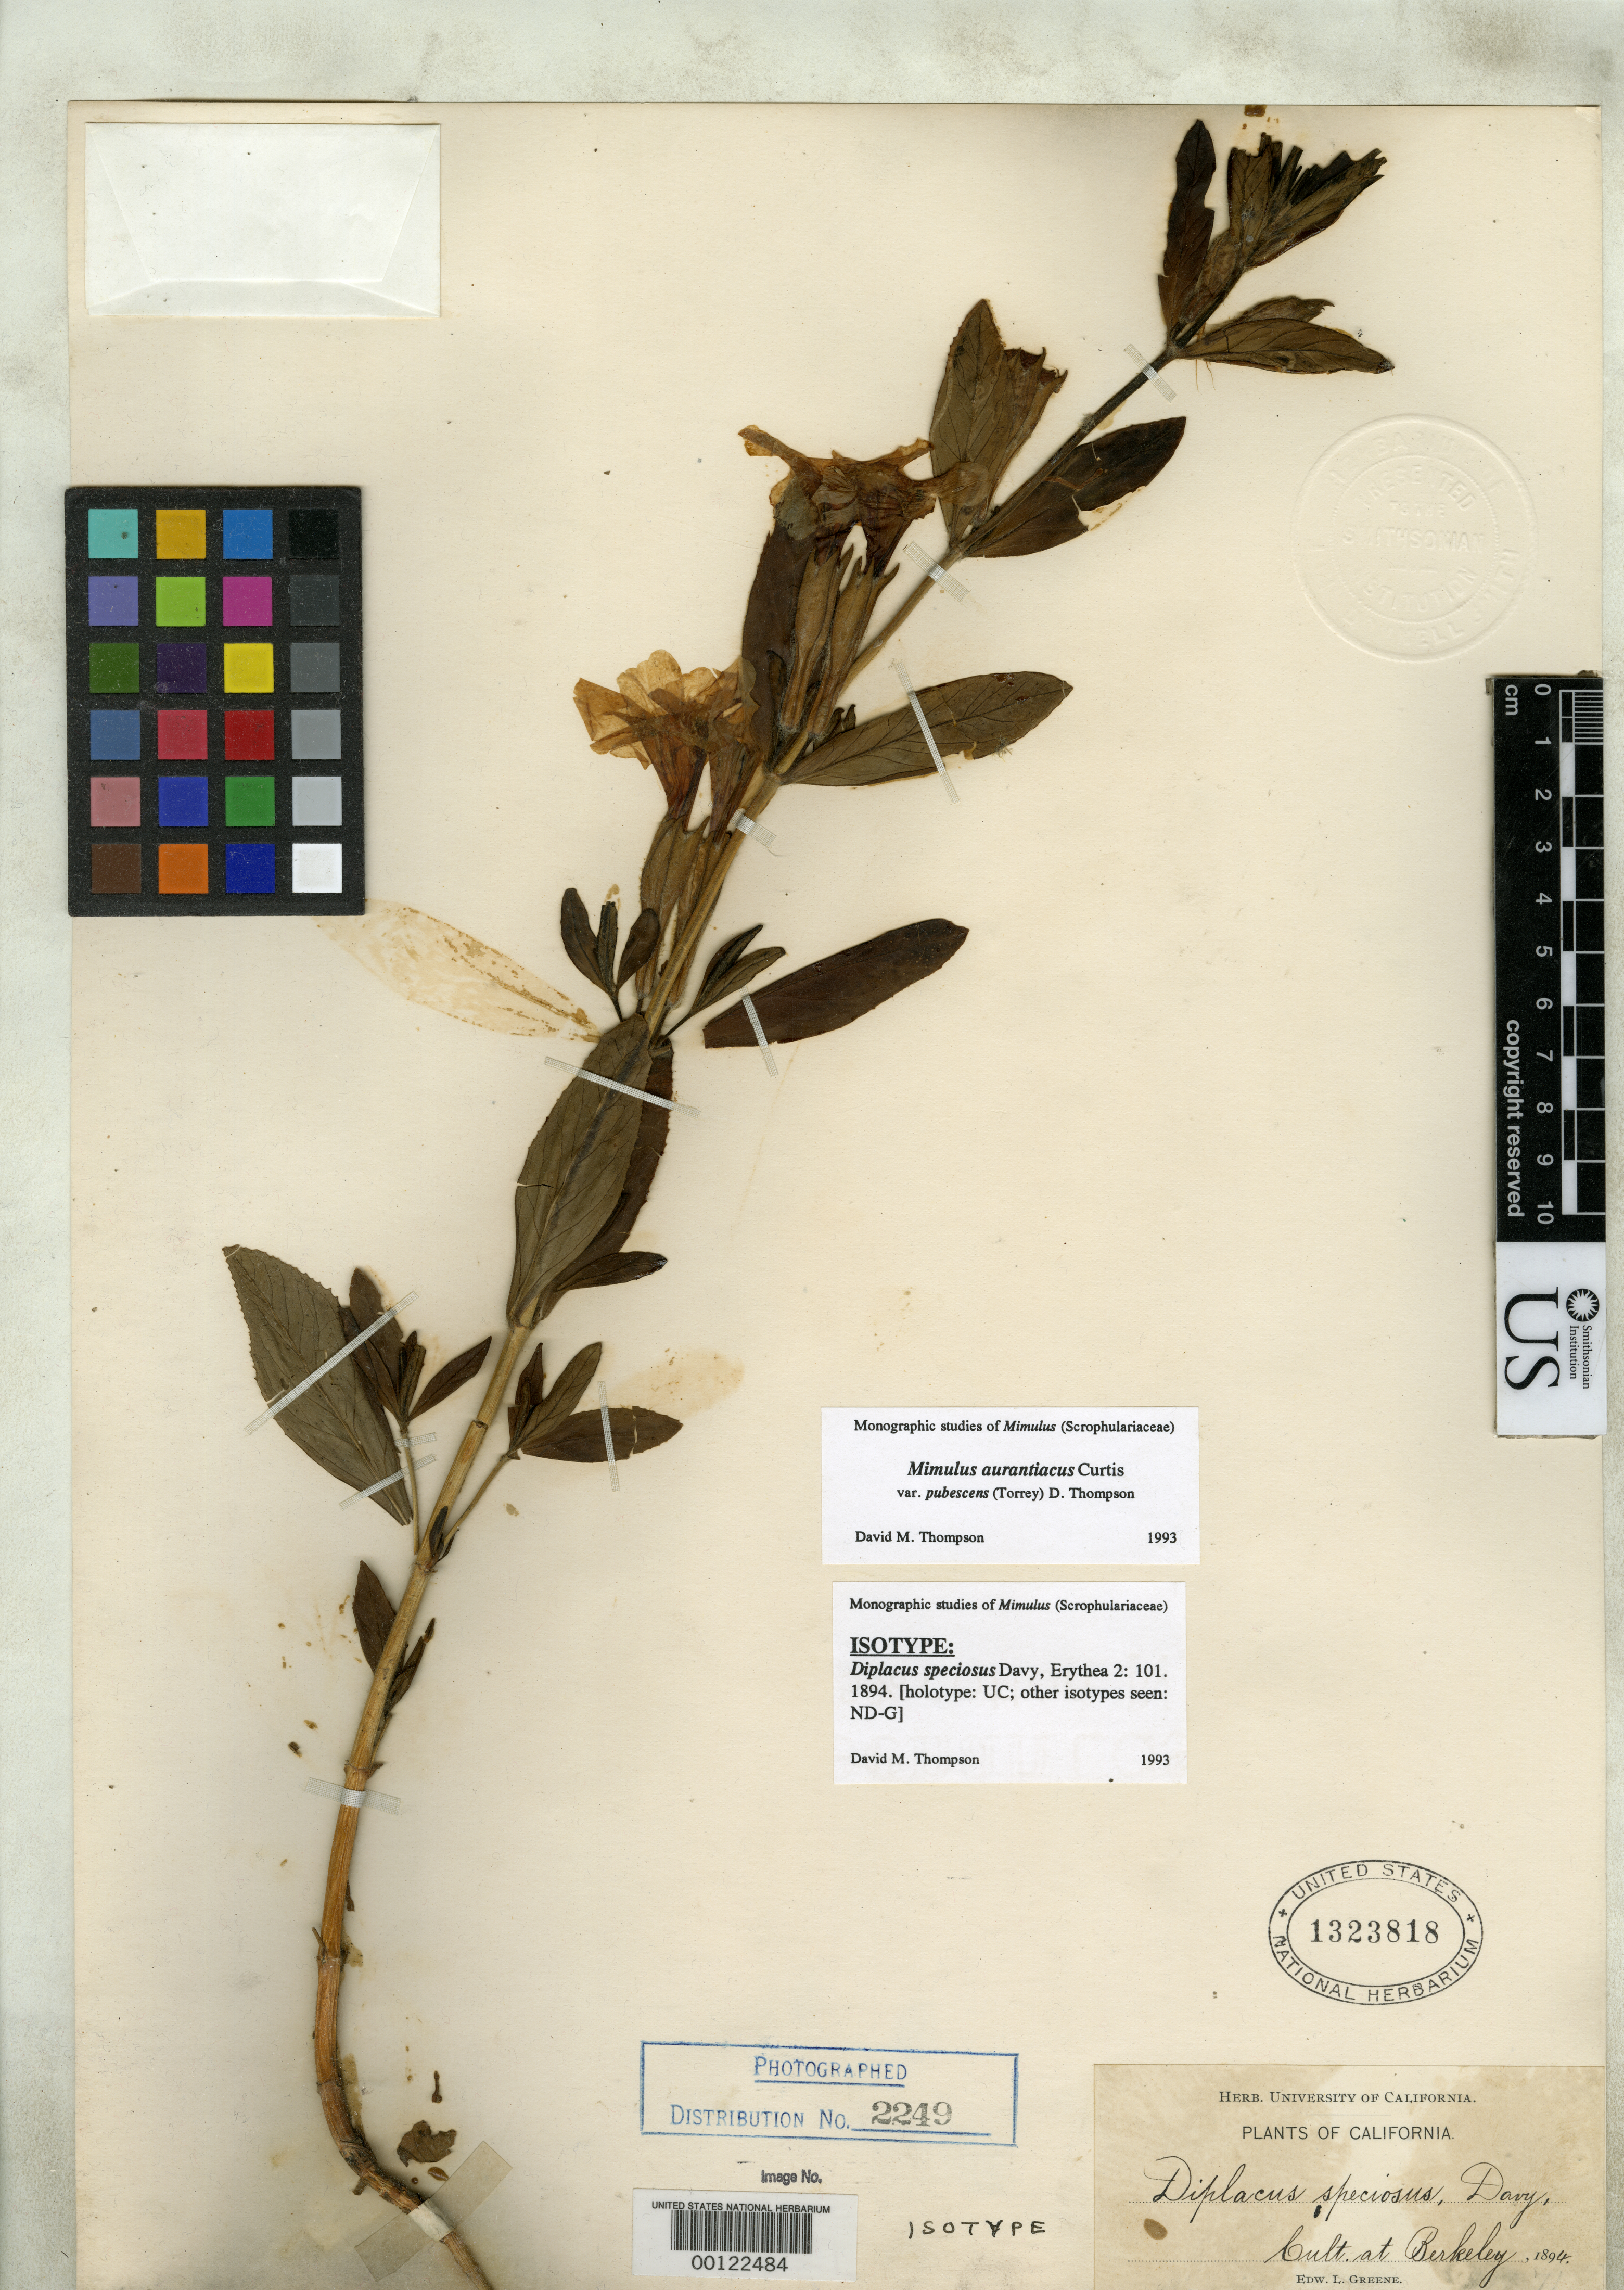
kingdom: Plantae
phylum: Tracheophyta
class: Magnoliopsida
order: Lamiales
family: Phrymaceae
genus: Diplacus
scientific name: Diplacus speciosus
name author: Burtt Davy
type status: Isotype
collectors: E. L. Greene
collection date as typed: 1894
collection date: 1894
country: United States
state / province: California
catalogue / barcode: US 1323818